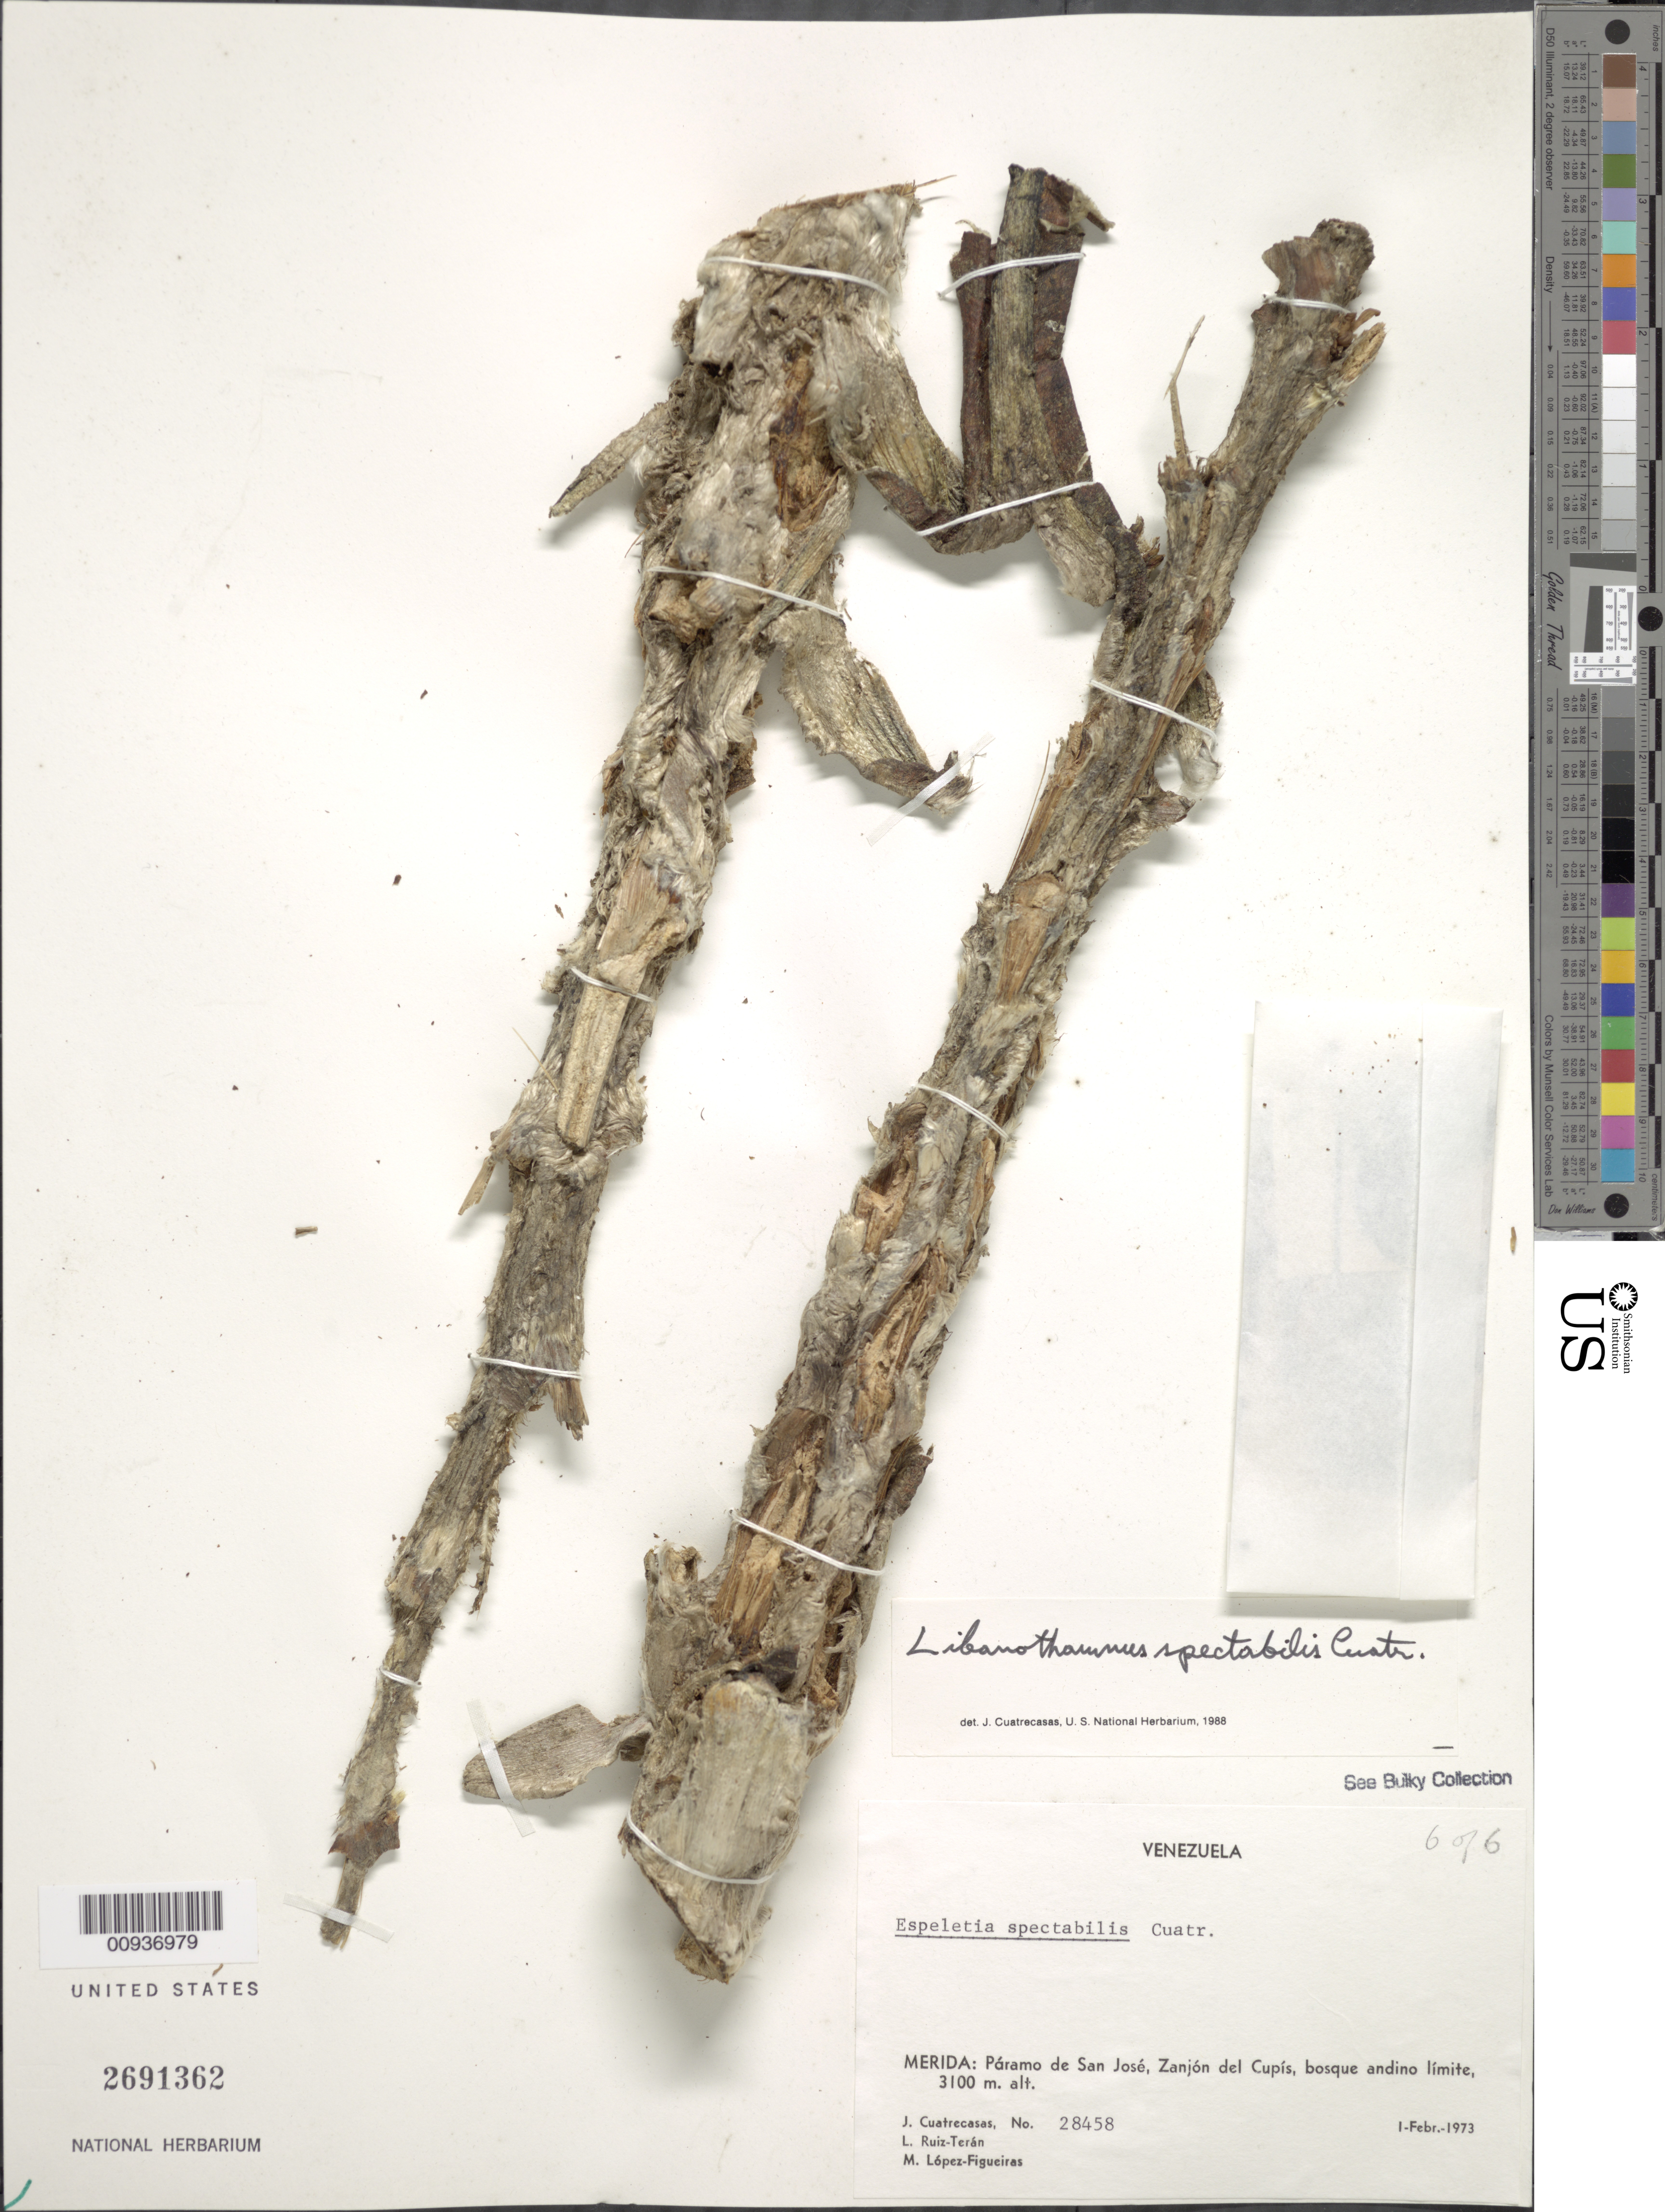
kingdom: Plantae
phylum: Tracheophyta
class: Magnoliopsida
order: Asterales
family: Asteraceae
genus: Libanothamnus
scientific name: Libanothamnus spectabilis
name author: (Cuatrec.) Cuatrec.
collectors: J. Cuatrecasas, L. E. Ruíz-Terán & M. López Figueiras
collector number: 28458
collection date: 1973-02-01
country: Venezuela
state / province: Mérida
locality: Paramo de San Jose, Zanjon del Cupis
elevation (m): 3100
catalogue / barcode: US 2691362